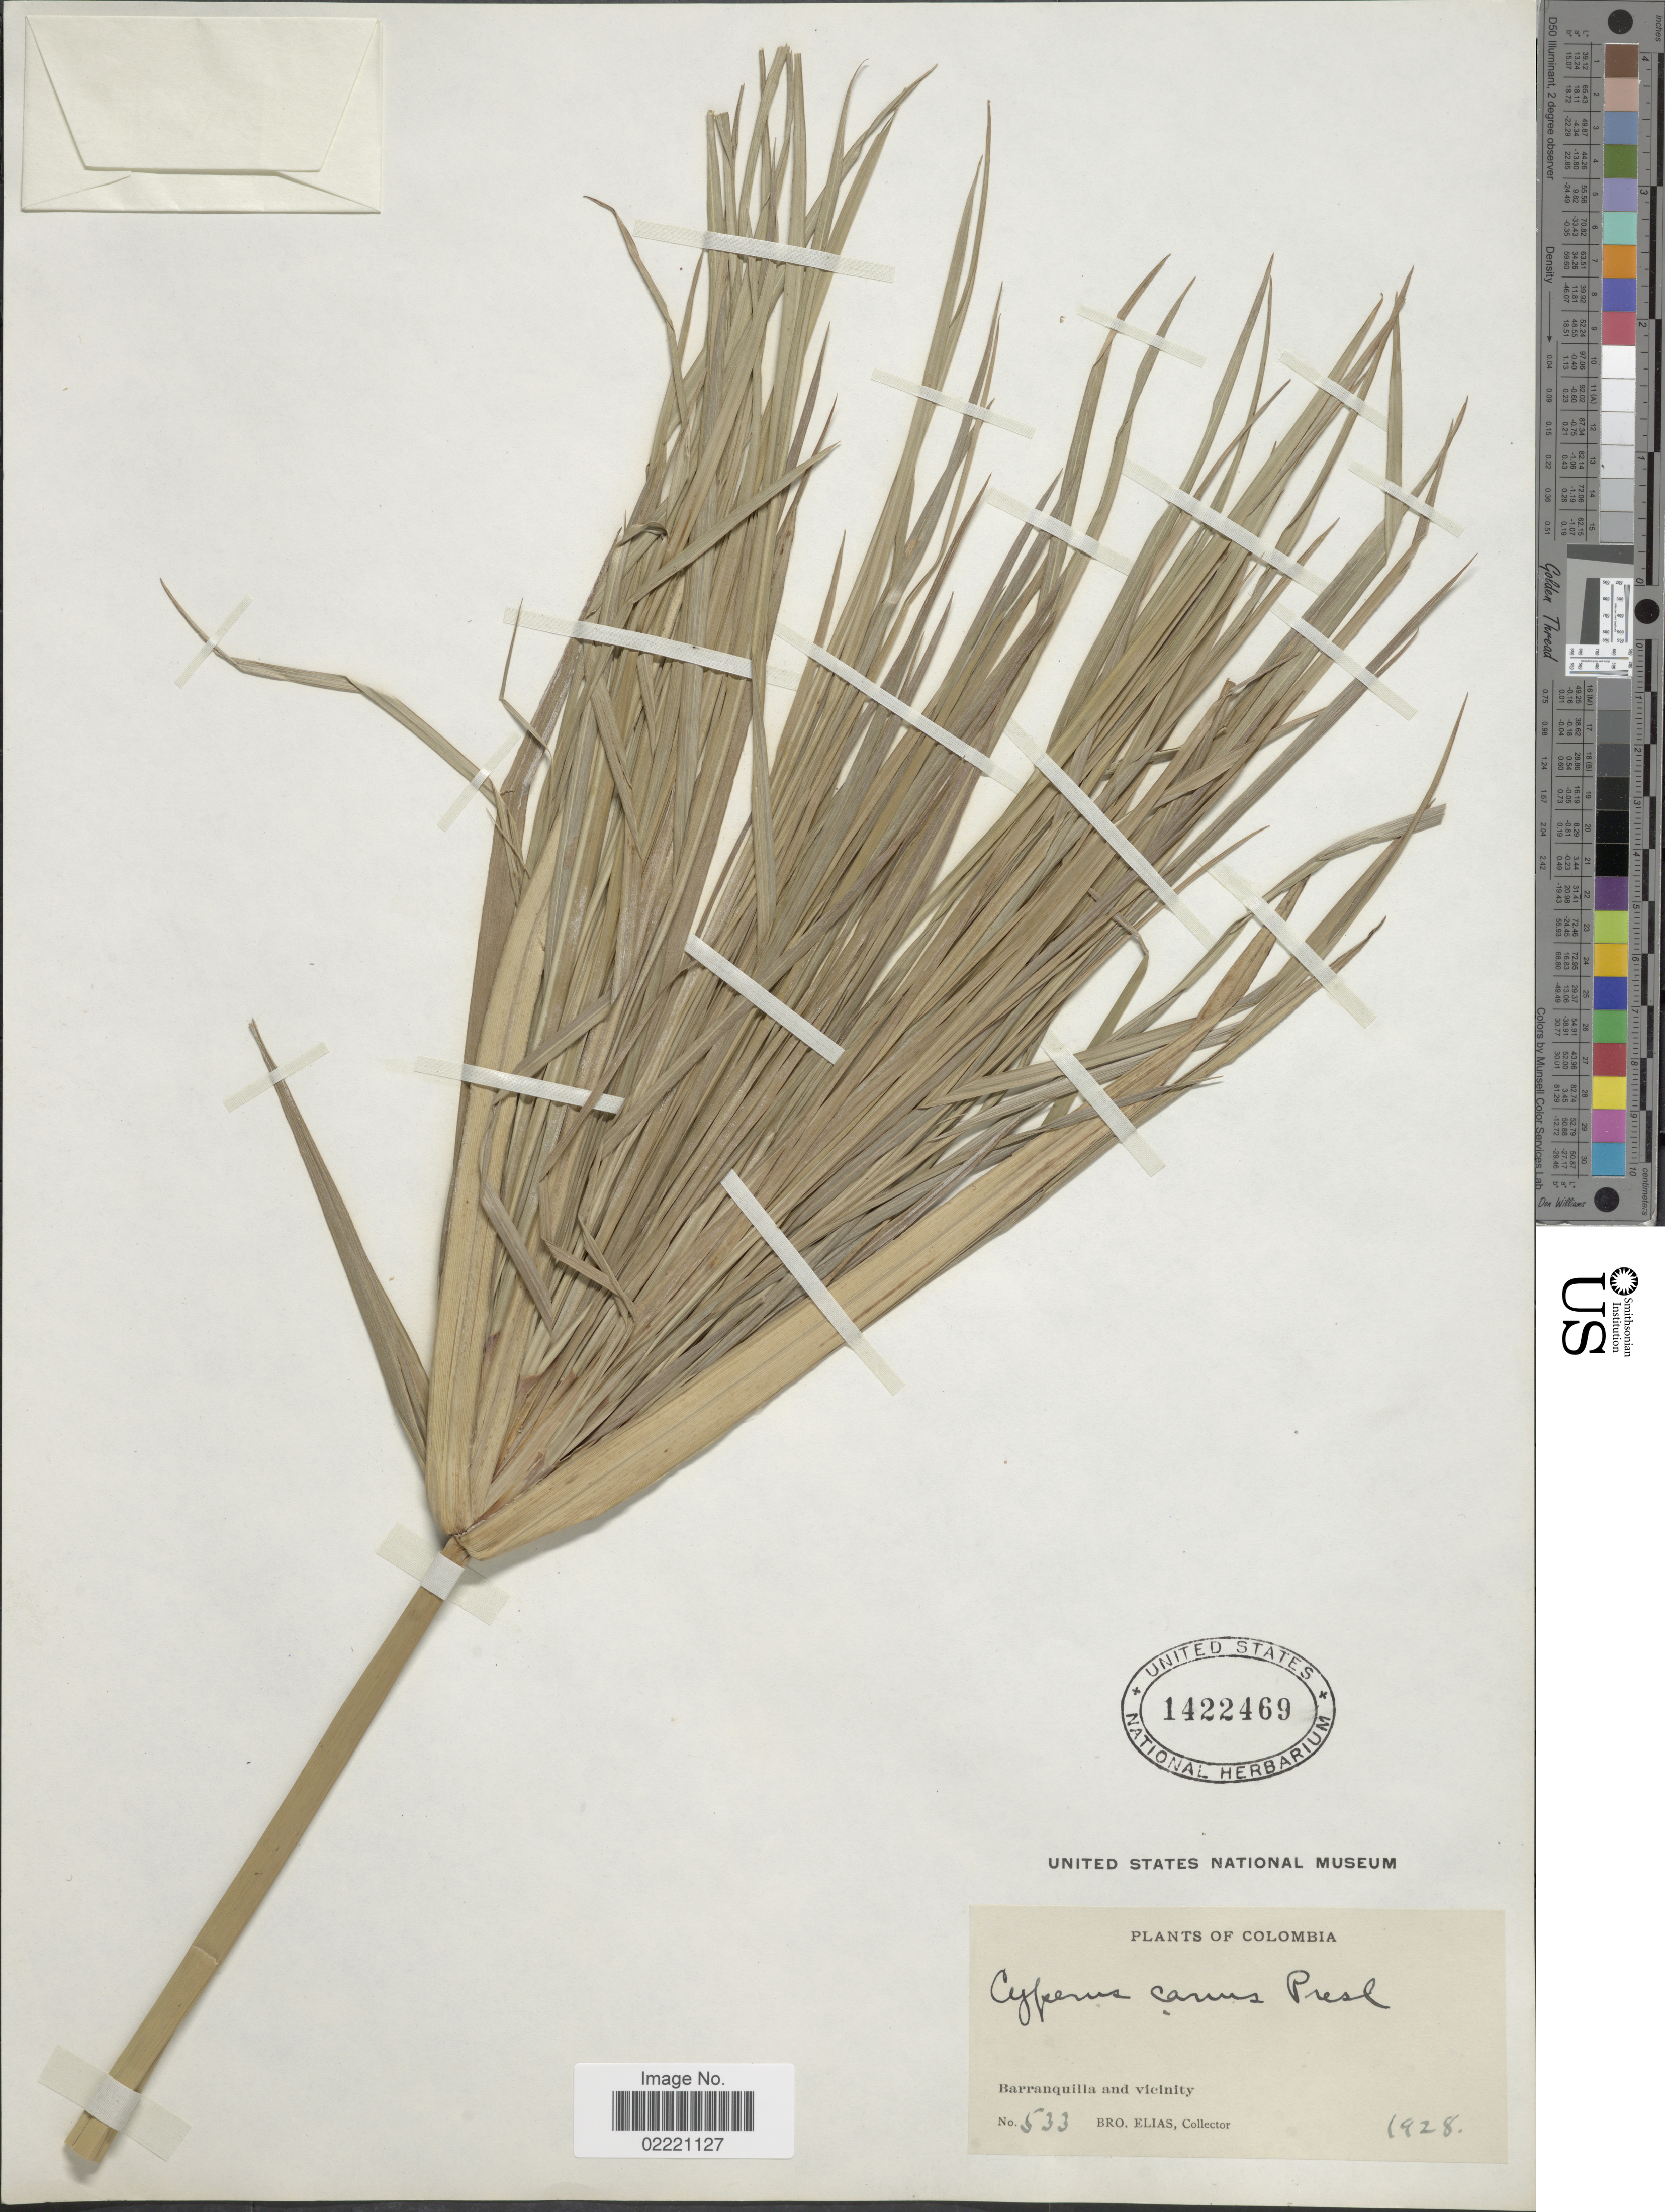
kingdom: Plantae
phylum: Tracheophyta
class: Liliopsida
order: Poales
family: Cyperaceae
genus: Cyperus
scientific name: Cyperus canus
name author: J. Presl & C. Presl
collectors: Bro. Elias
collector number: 533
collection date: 1928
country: Colombia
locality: Barranquilla and vicinity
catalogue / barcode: US 1422469